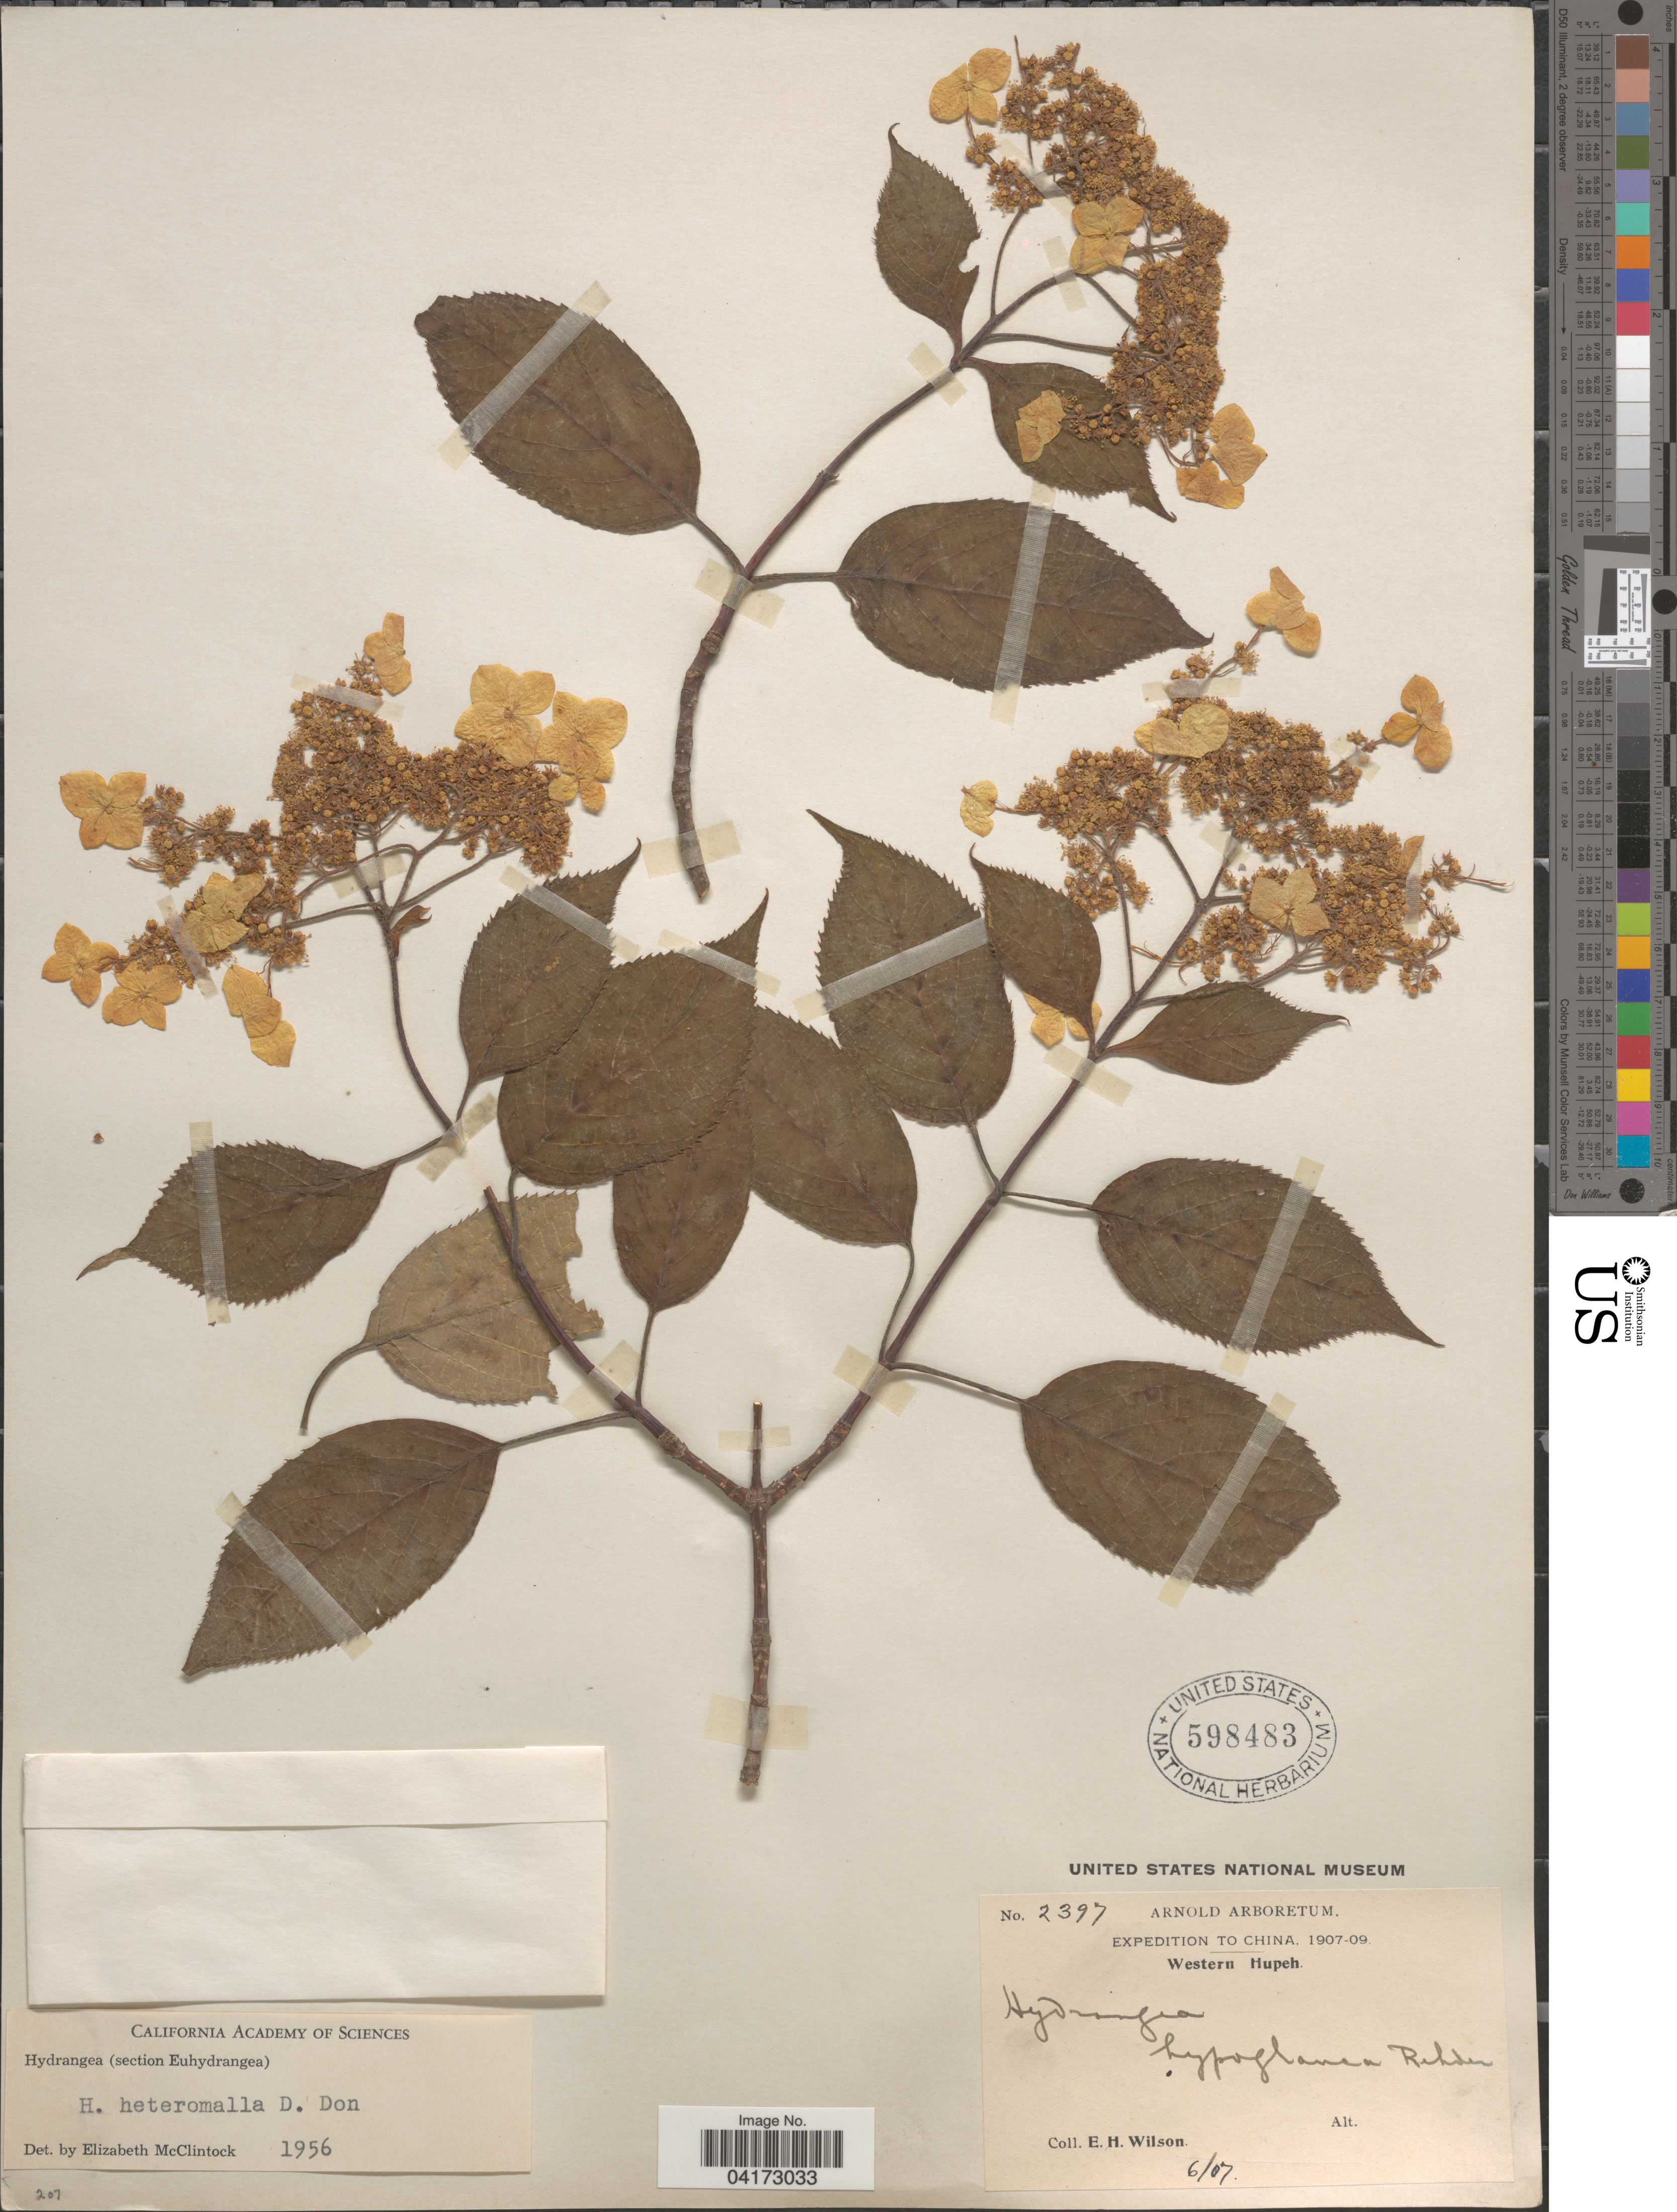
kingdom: Plantae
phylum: Tracheophyta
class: Magnoliopsida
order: Cornales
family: Hydrangeaceae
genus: Hydrangea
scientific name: Hydrangea heteromalla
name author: D. Don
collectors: E. Wilson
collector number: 2397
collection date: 1907-06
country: China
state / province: Hubei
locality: Expedition to China, 1907-09. Western Hupeh.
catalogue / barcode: US 598483